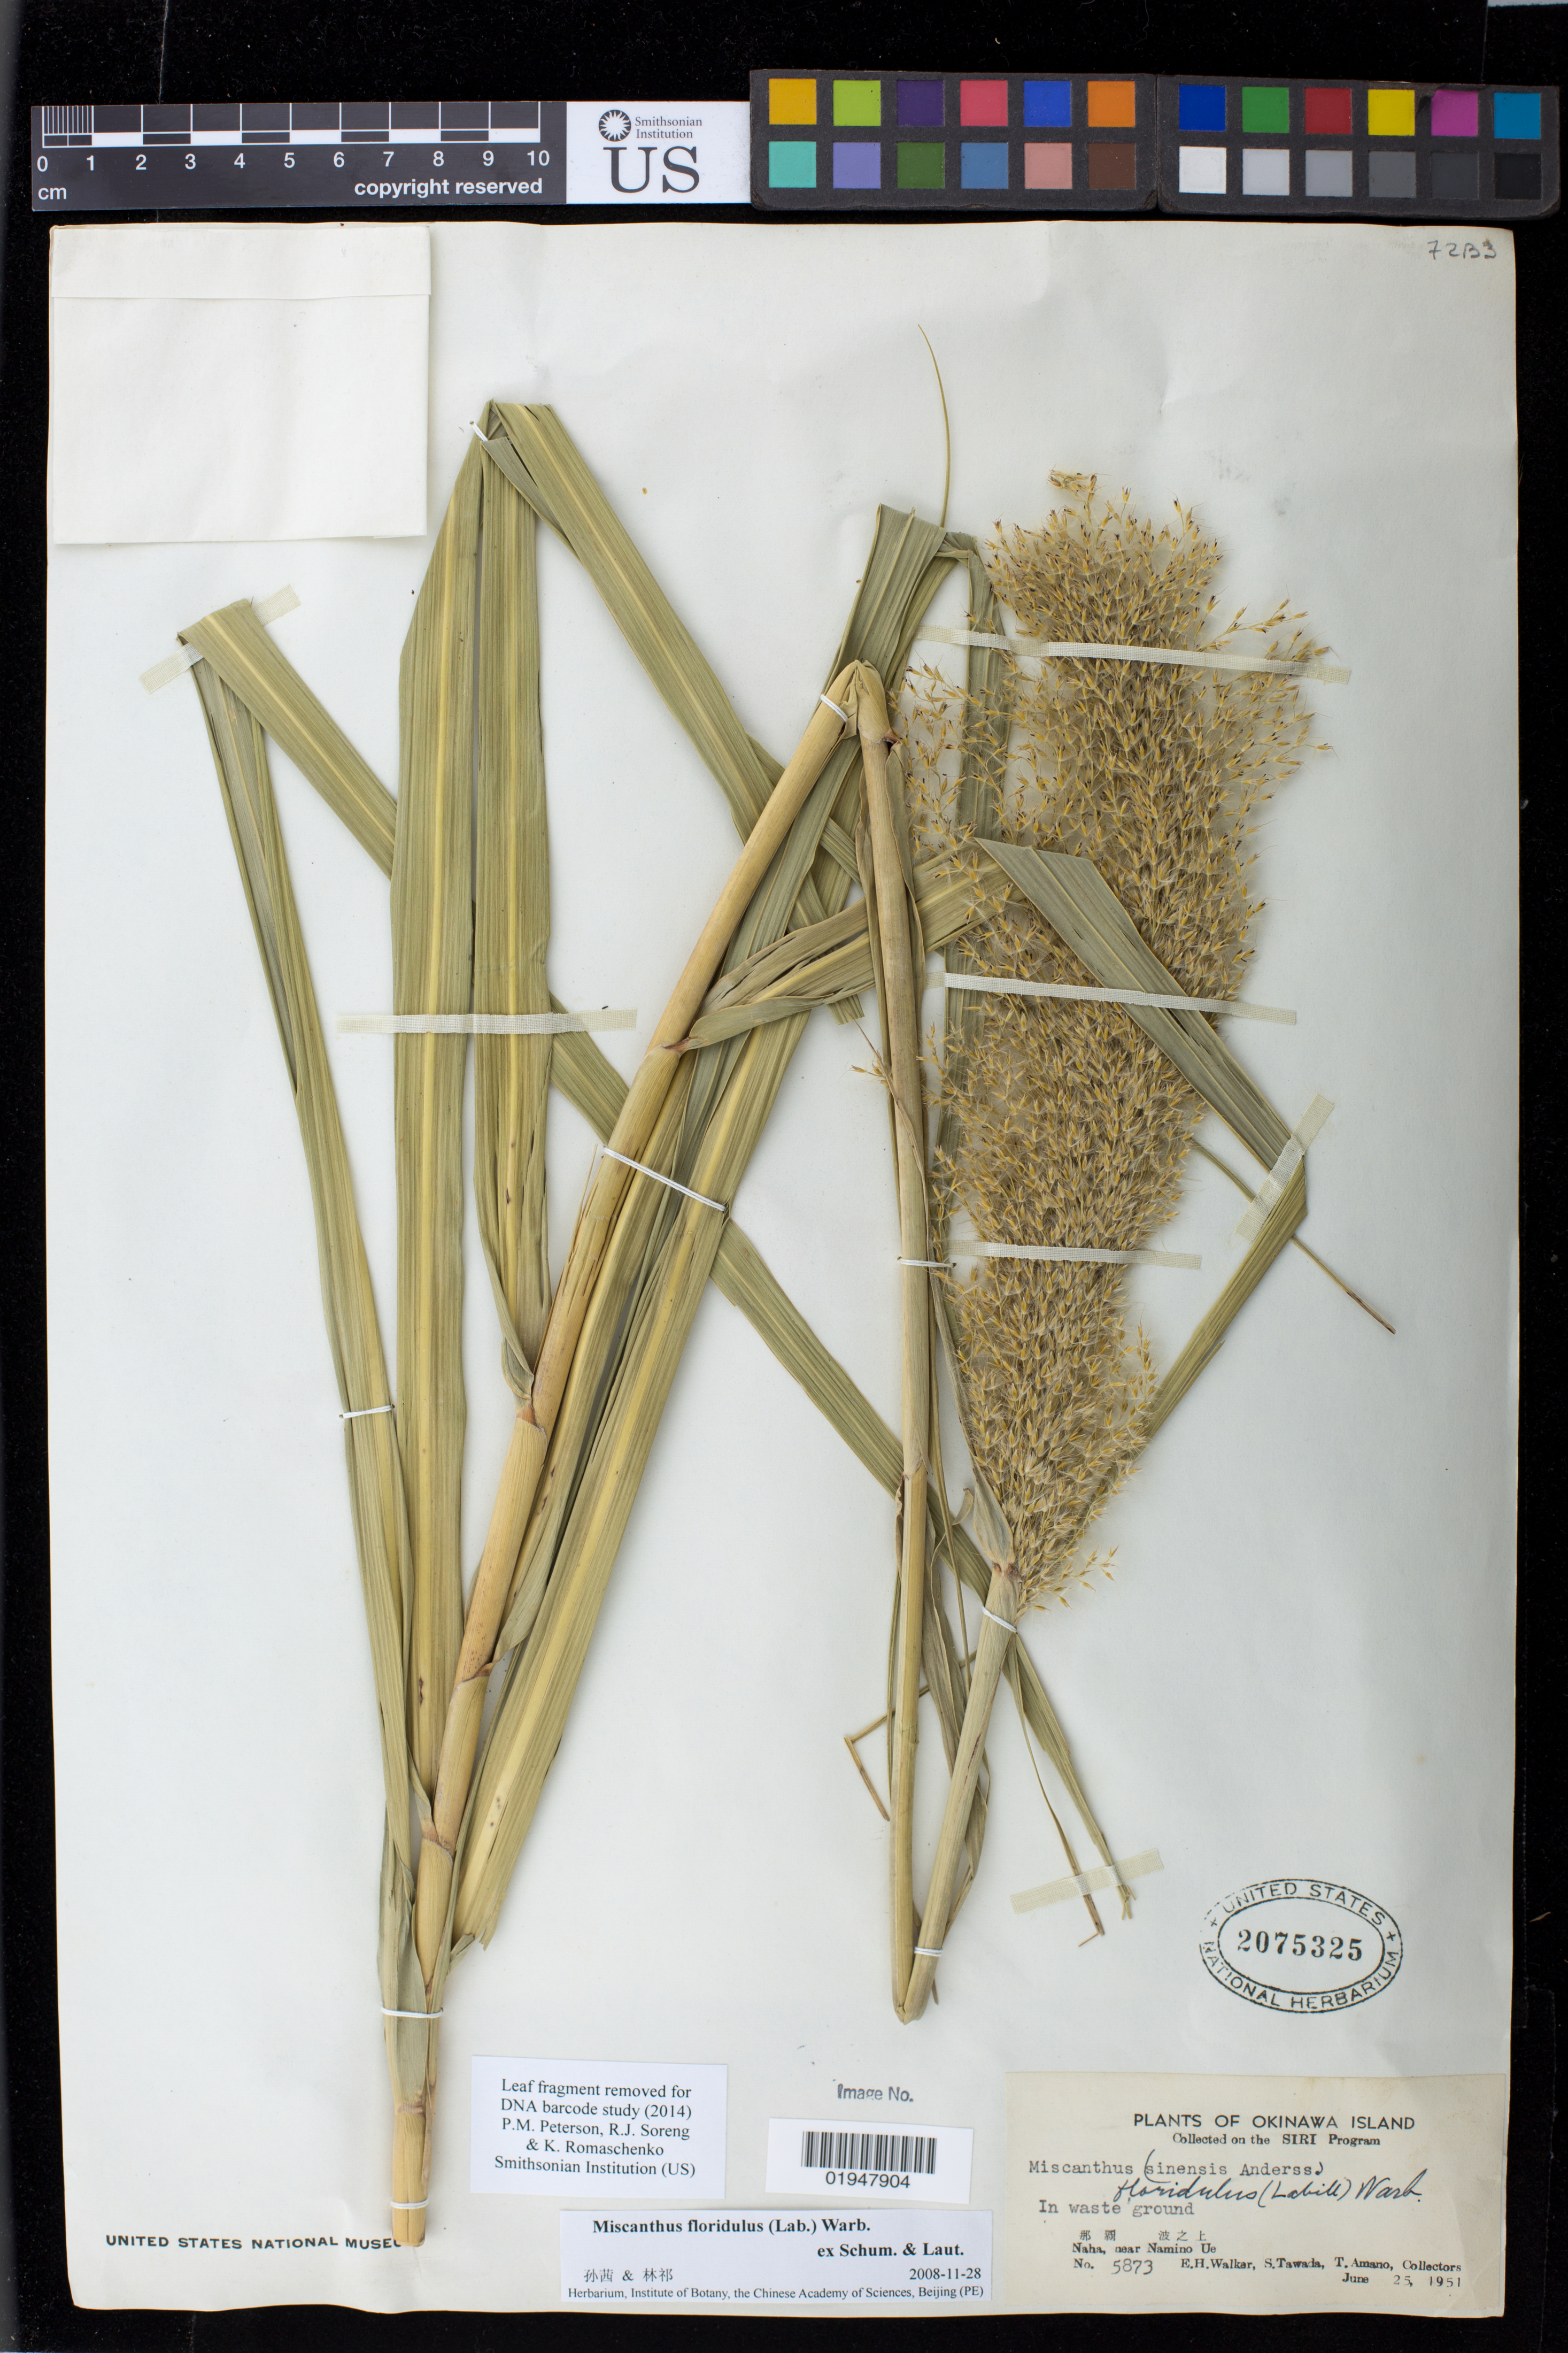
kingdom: Plantae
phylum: Tracheophyta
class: Liliopsida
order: Poales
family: Poaceae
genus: Miscanthus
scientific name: Miscanthus floridulus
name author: (Labill.) Warb.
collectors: E. Walkar, S. Tawada & T. Amano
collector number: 5873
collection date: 1951-06-25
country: Japan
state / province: Okinawa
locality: Naha, near Namino Ue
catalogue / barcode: US 2075325